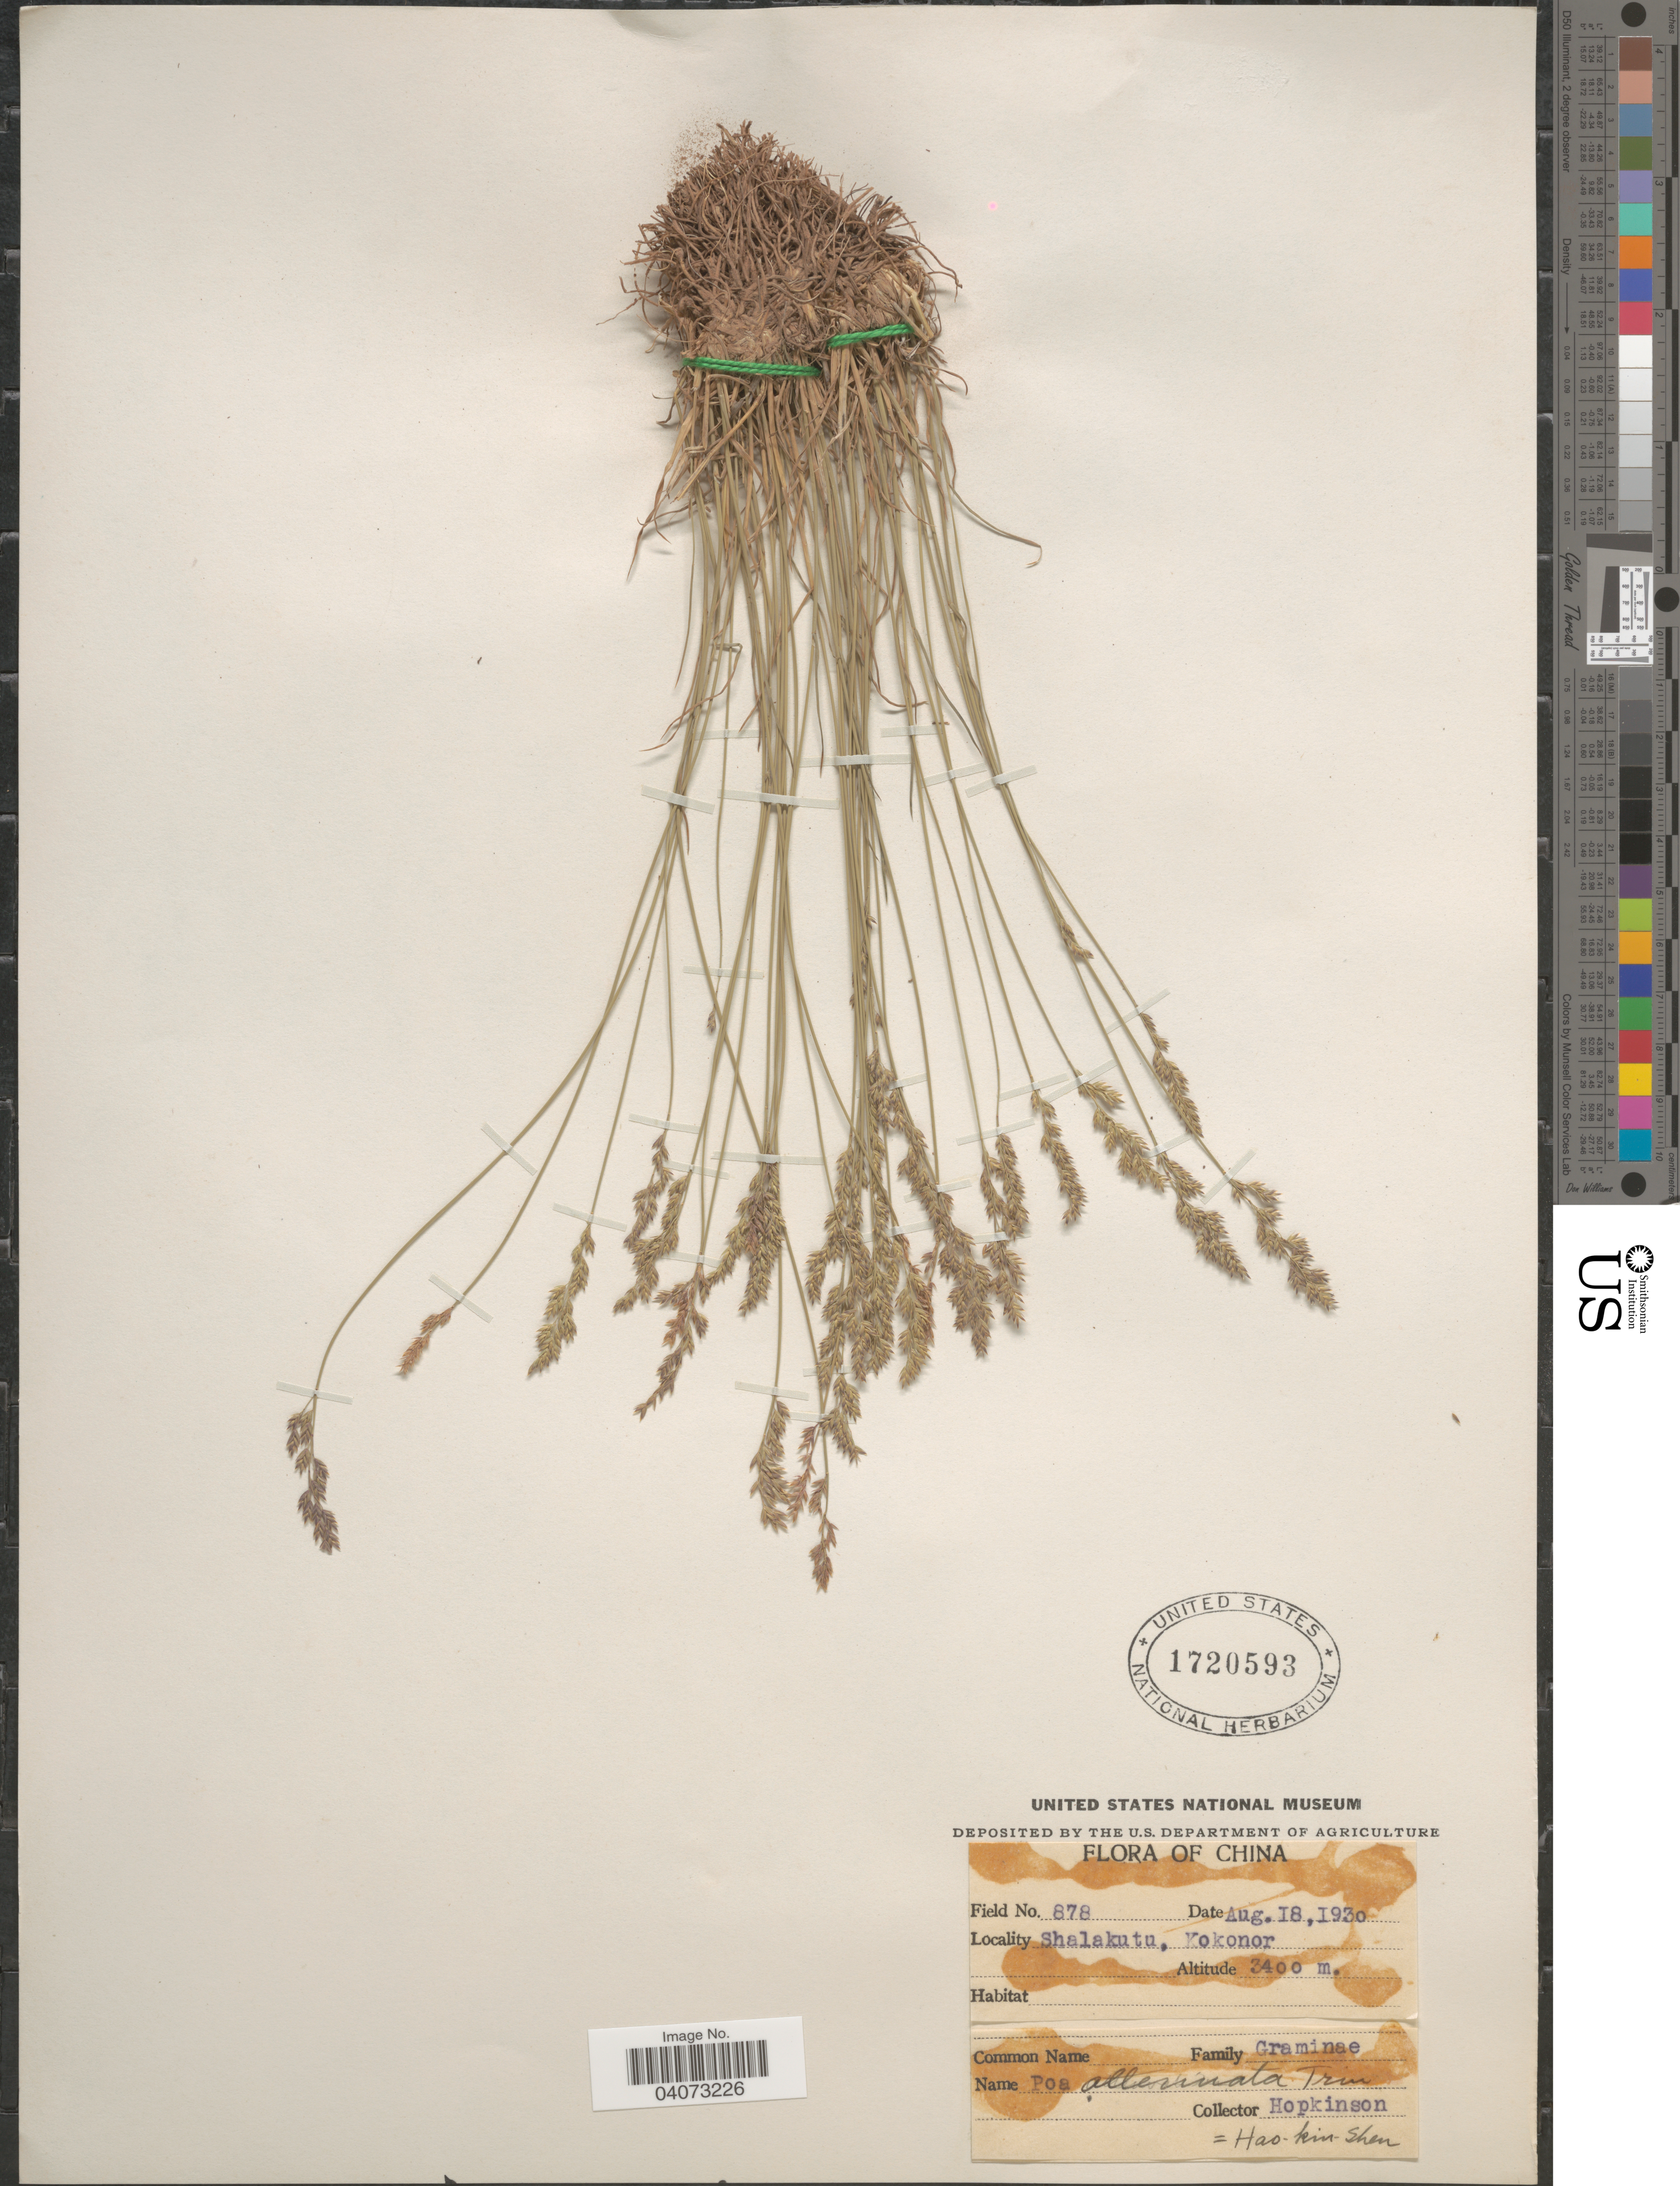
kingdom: Plantae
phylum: Tracheophyta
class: Liliopsida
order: Poales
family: Poaceae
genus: Poa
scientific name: Poa attenuata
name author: Trin.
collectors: -. Hopkinson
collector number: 878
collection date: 1930-08-18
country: China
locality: Shalakutu, Kokonor.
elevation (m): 3400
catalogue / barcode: US 1720593